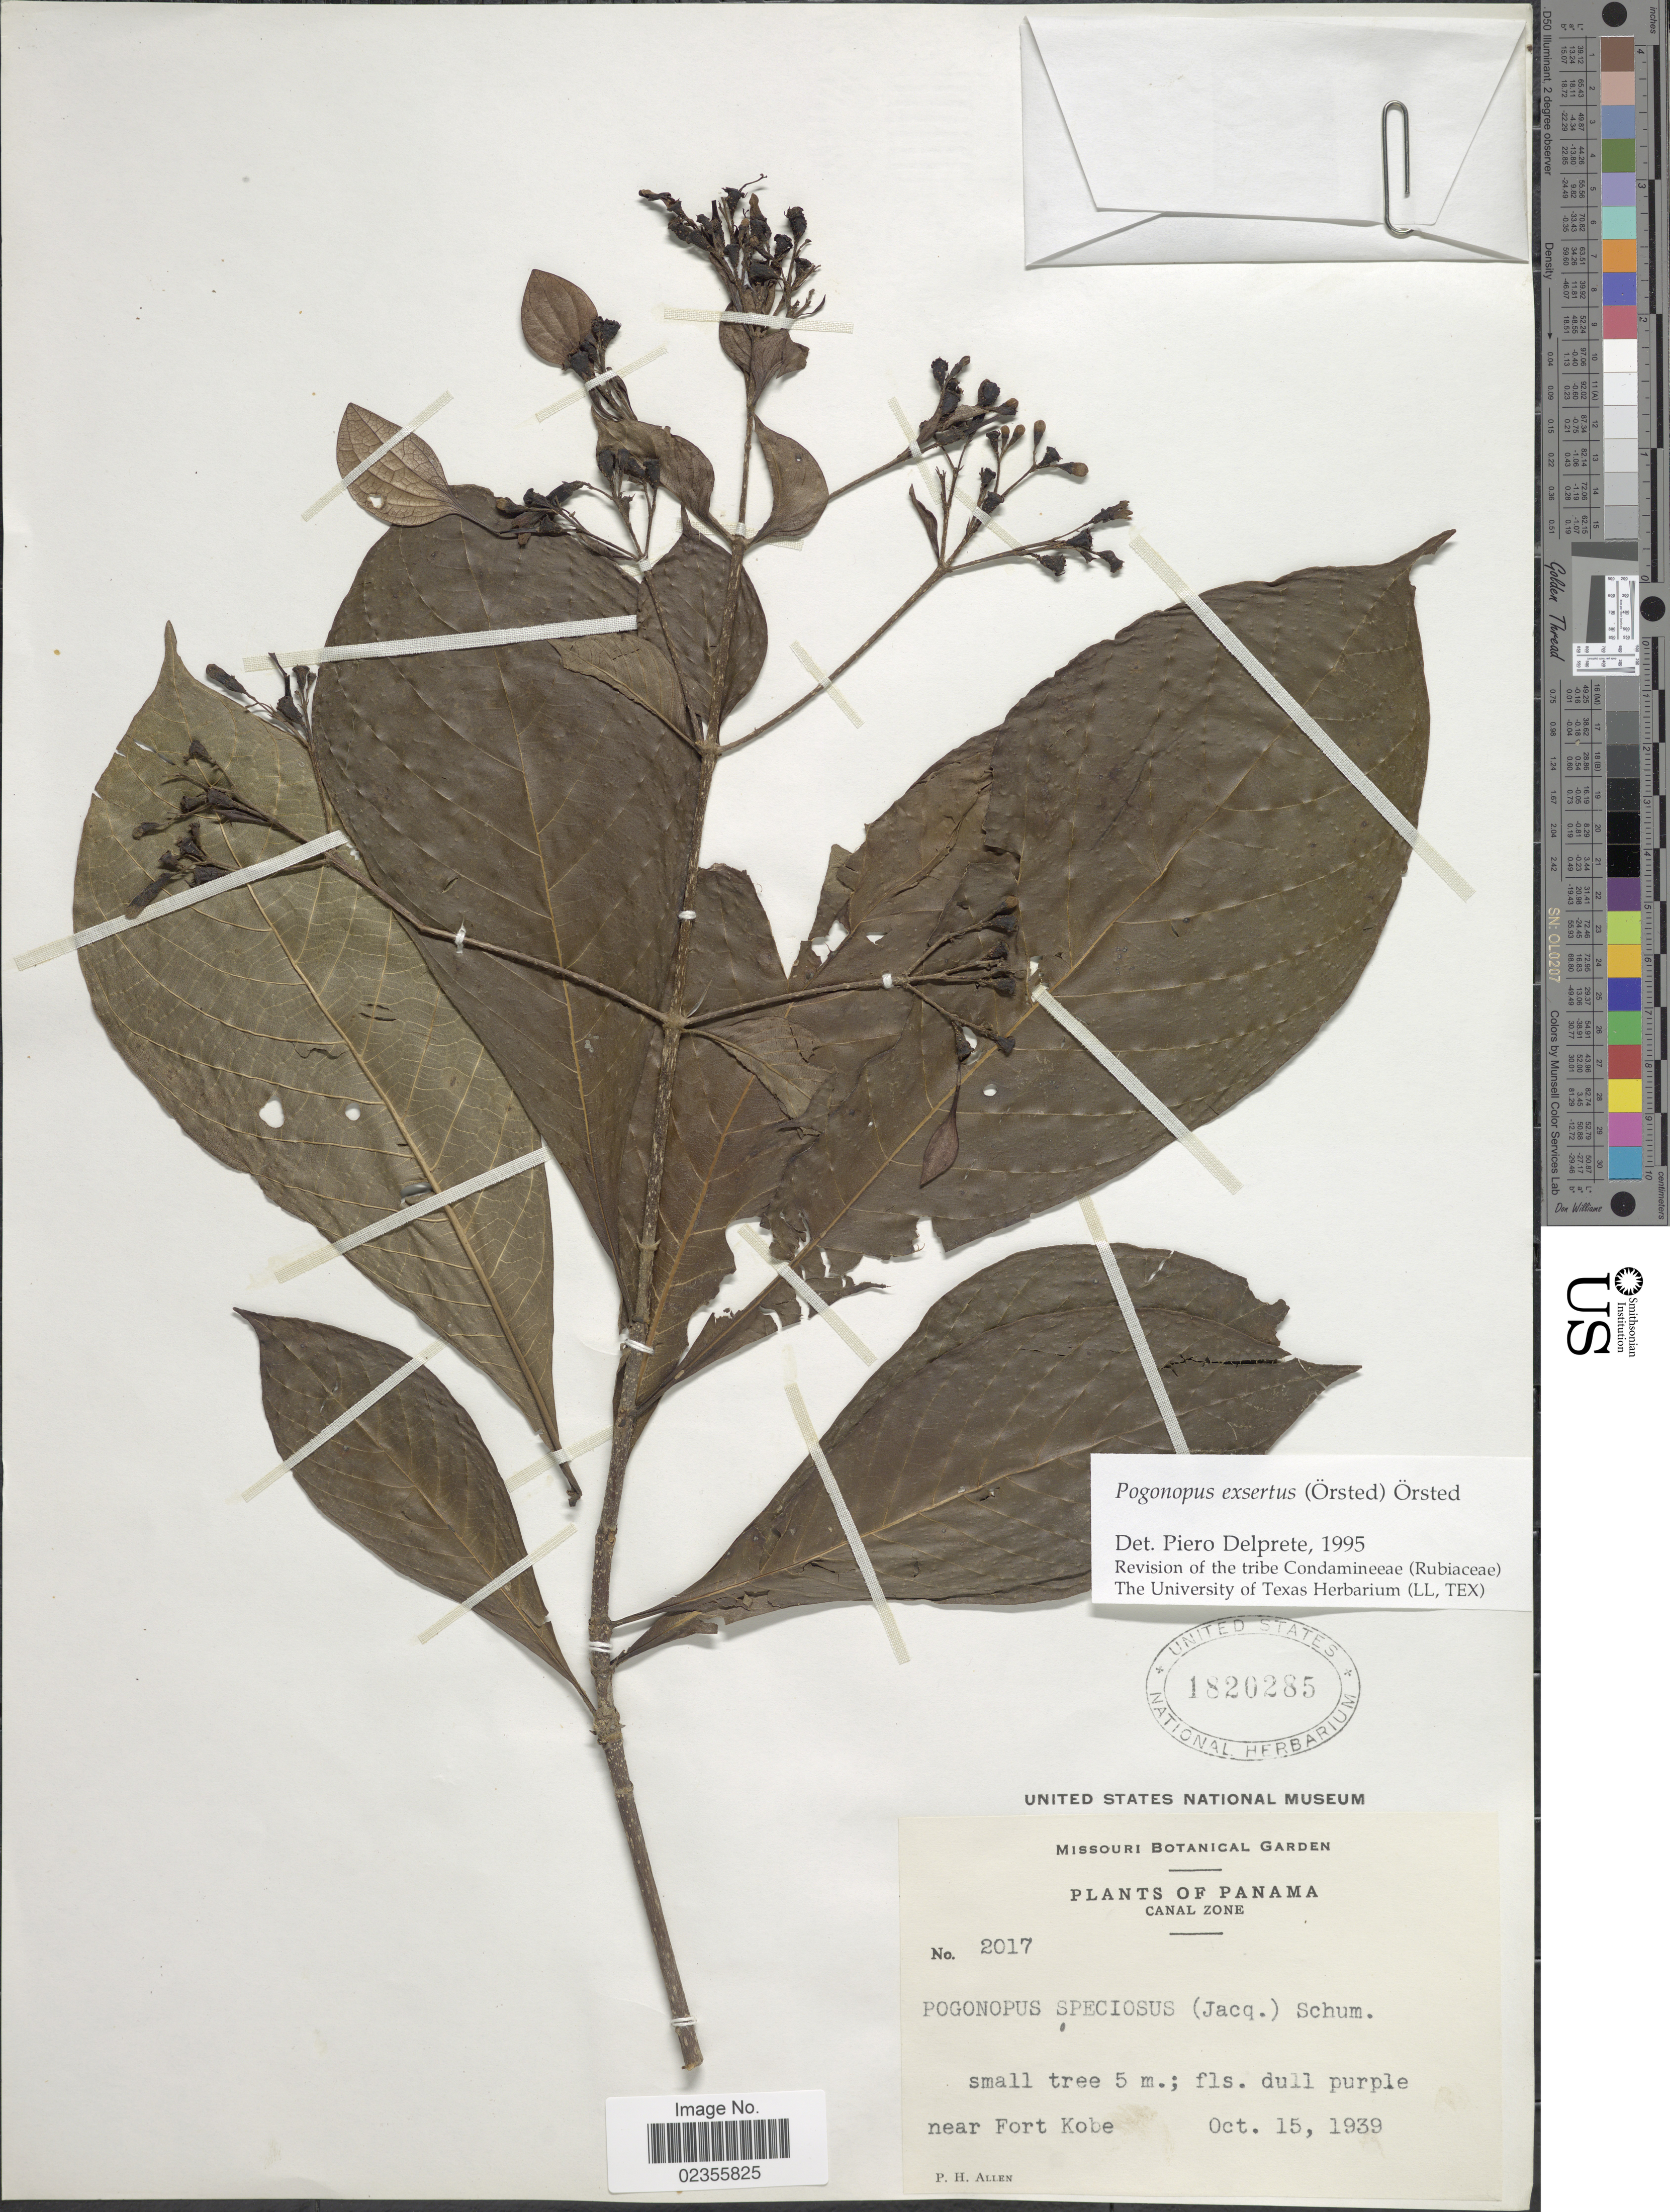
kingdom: Plantae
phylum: Tracheophyta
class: Magnoliopsida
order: Gentianales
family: Rubiaceae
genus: Pogonopus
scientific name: Pogonopus exsertus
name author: (Oerst.) Oerst.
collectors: P. H. Allen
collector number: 2017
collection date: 1939-10-15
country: Panama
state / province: Colón / Panamá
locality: Canal Zone, near Fort Kobe.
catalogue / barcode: US 1820285